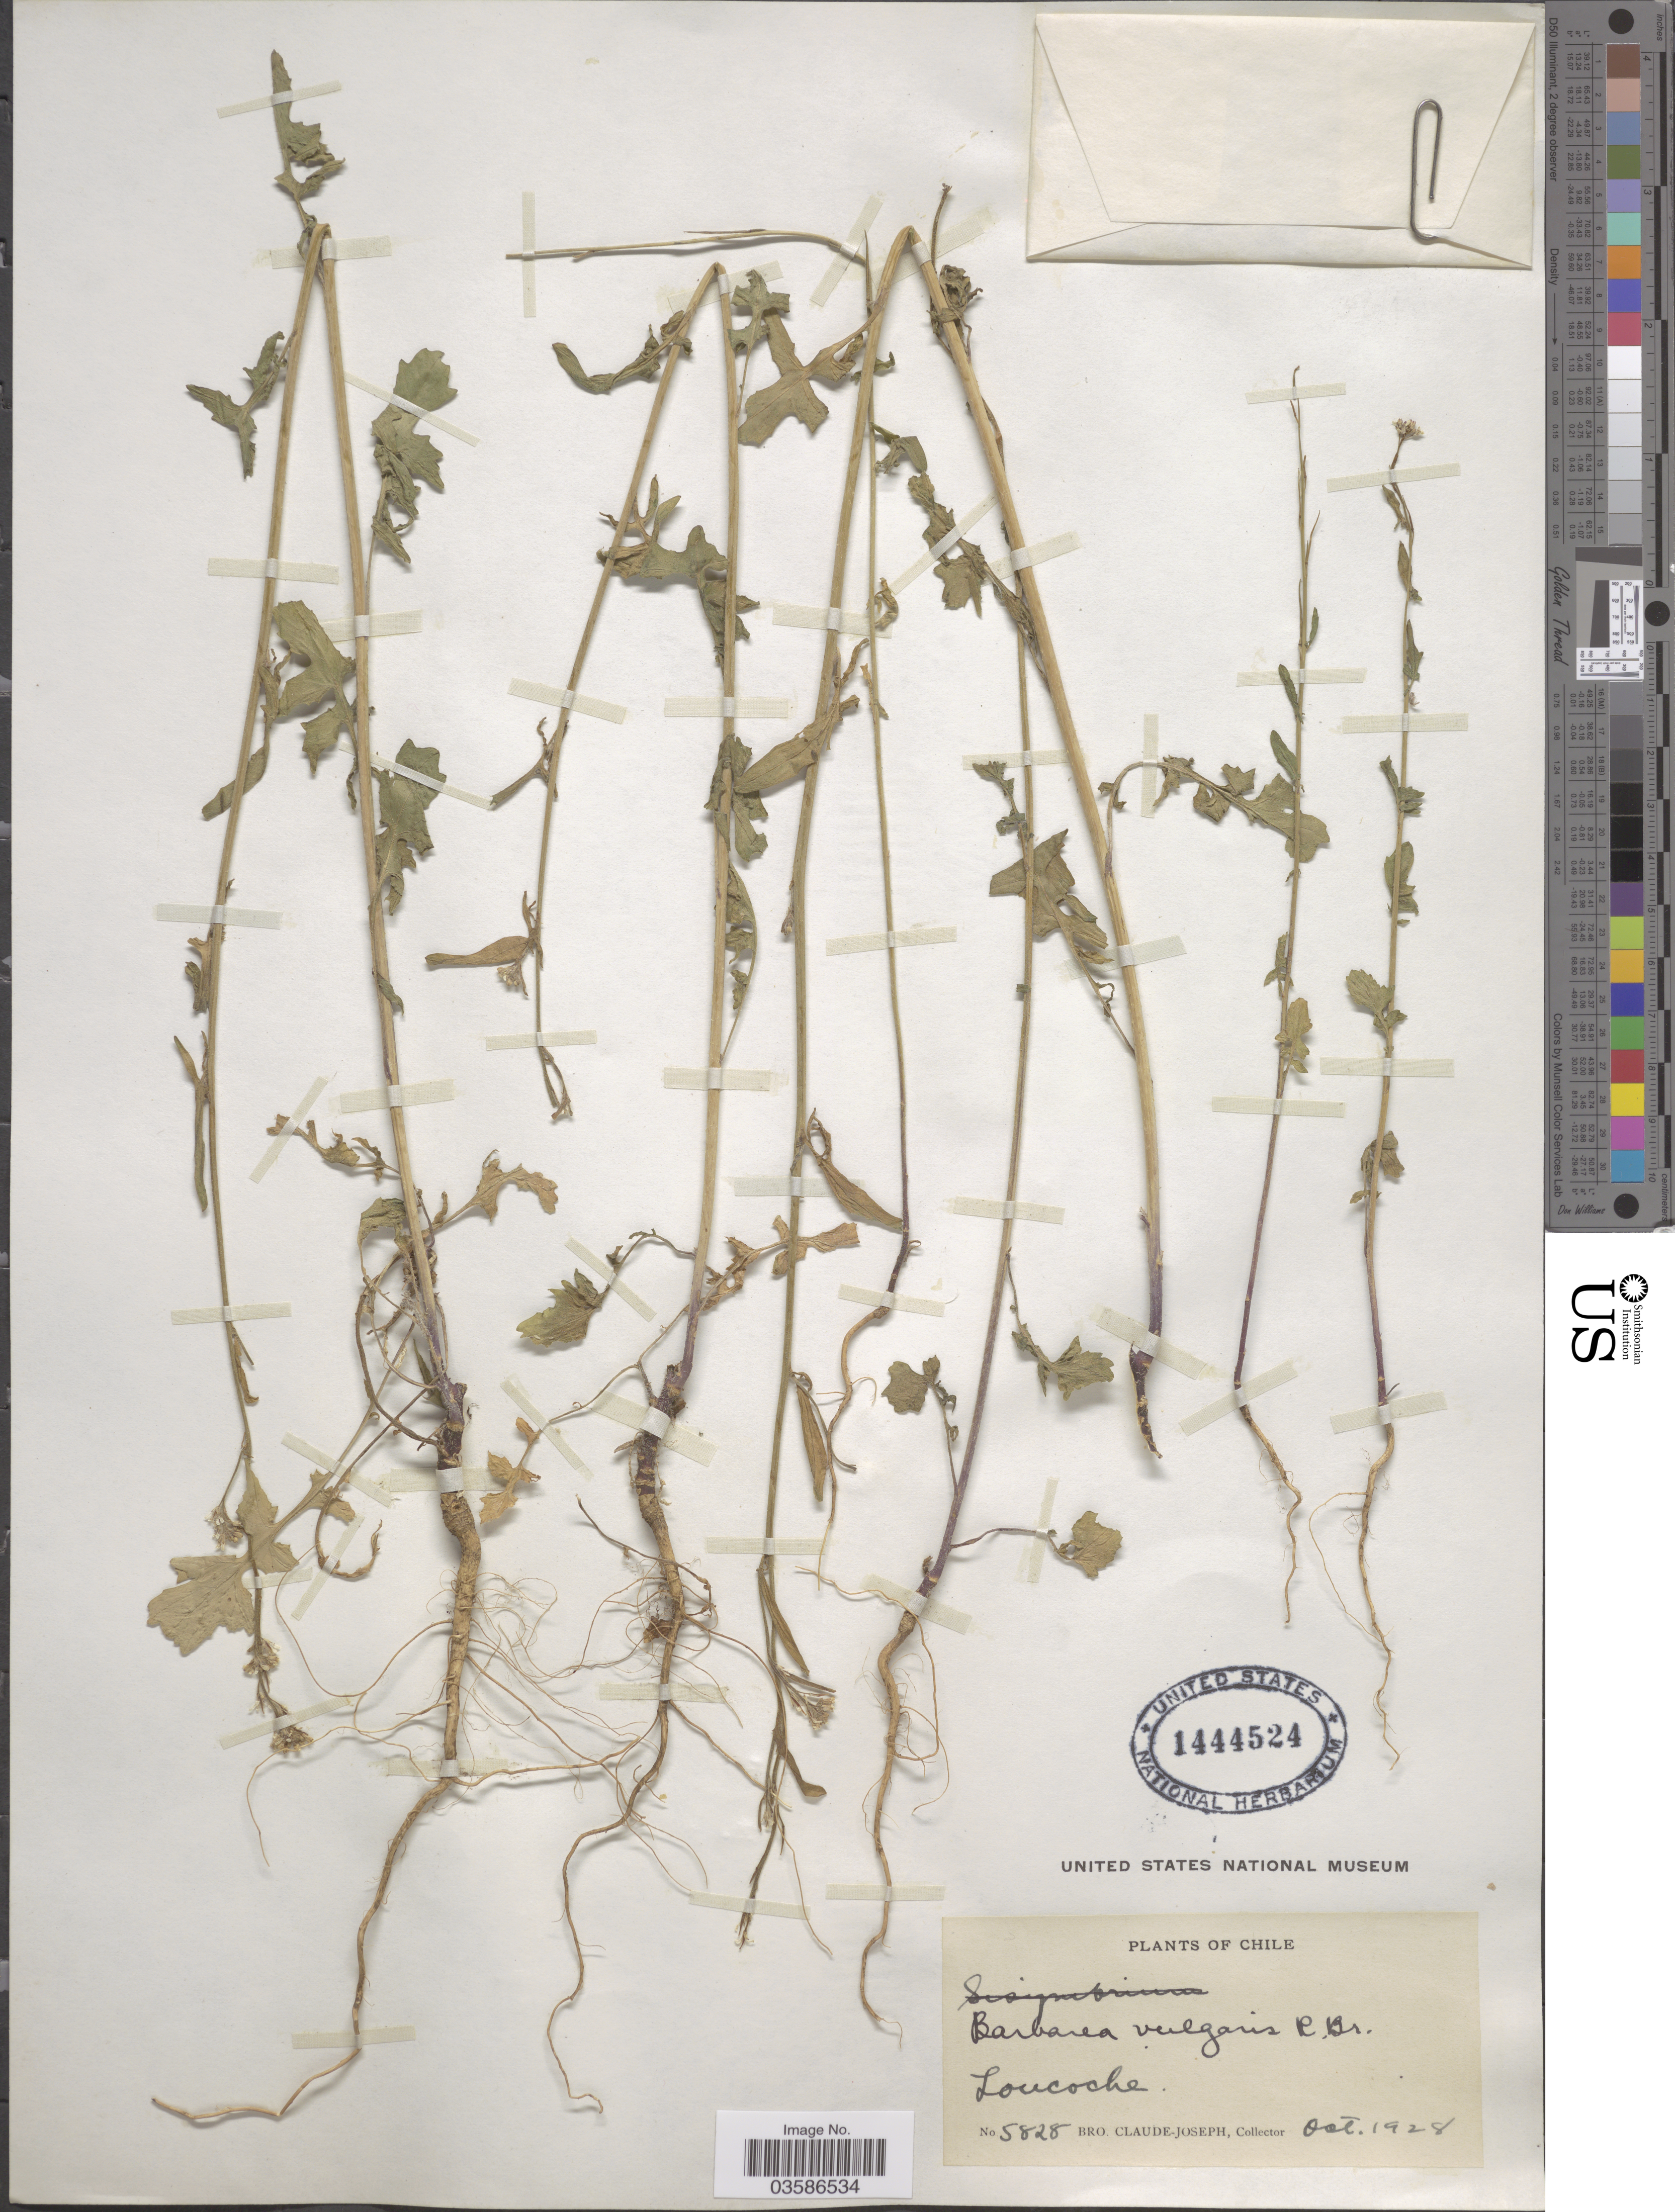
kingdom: Plantae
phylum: Tracheophyta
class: Magnoliopsida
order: Brassicales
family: Brassicaceae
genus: Barbarea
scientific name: Barbarea vulgaris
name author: W.T. Aiton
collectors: Bro. Claude-Joseph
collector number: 5828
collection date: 1928-10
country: Chile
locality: Loucoche.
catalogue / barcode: US 1444524